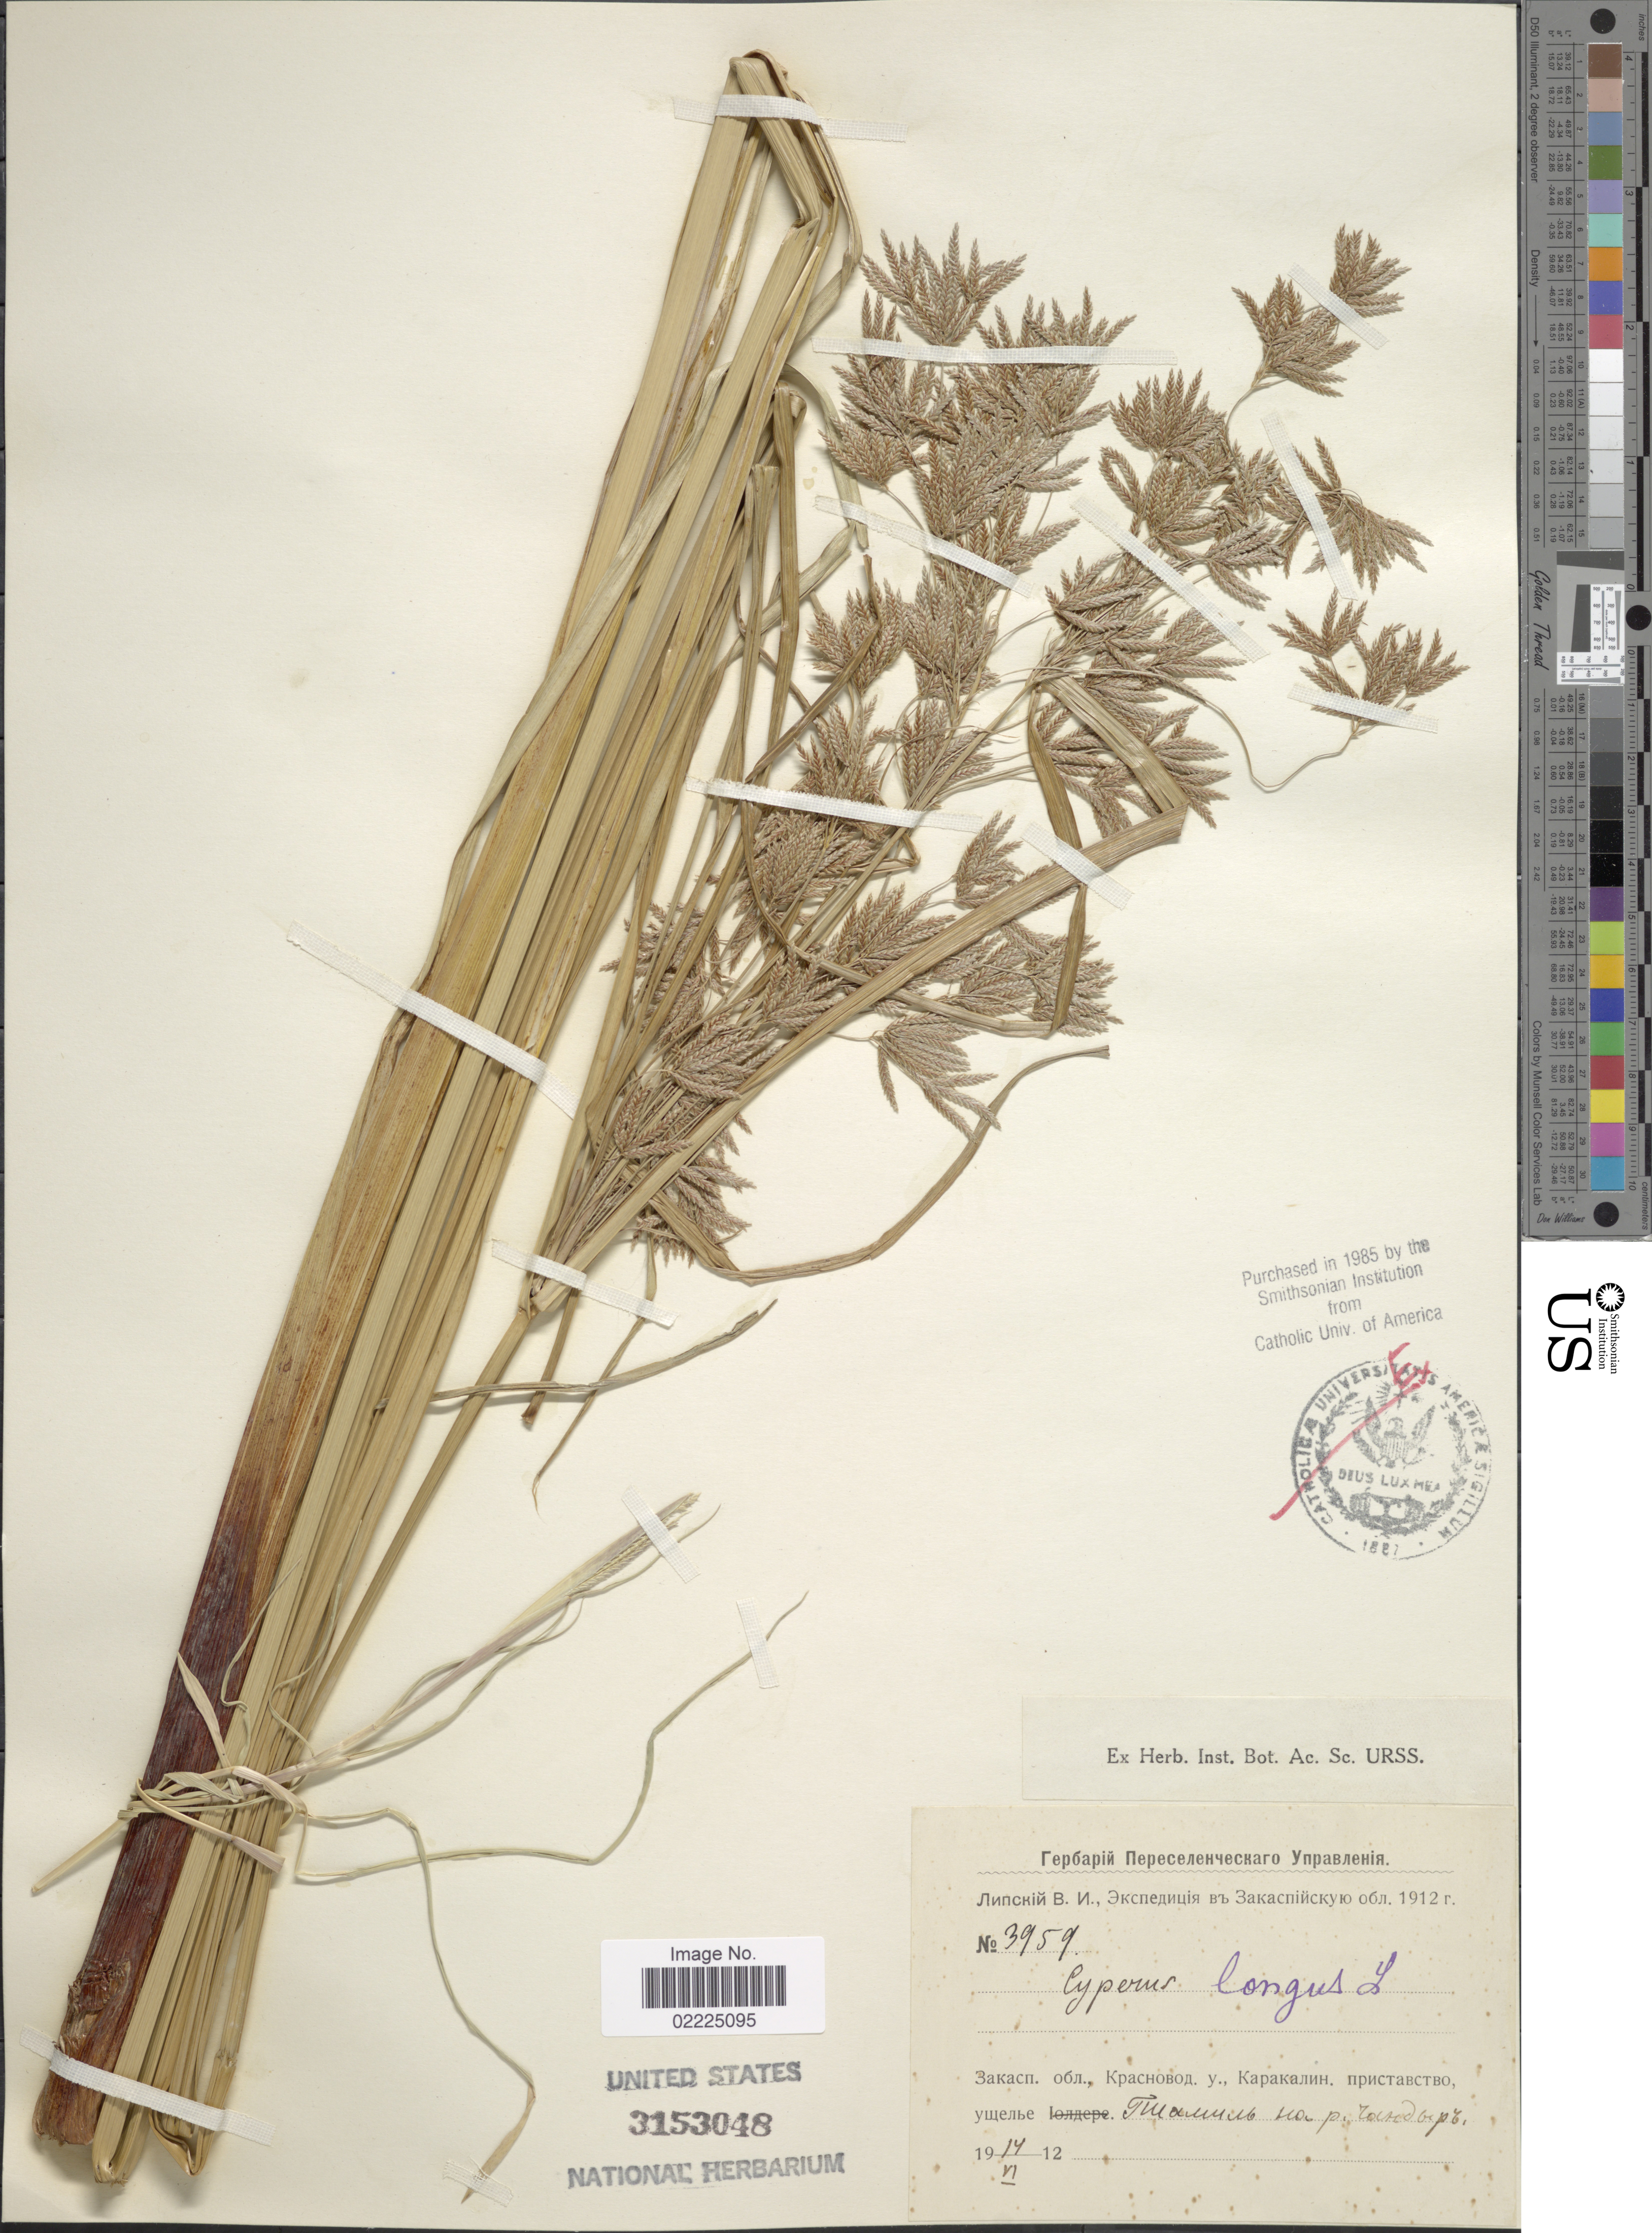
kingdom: Plantae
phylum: Tracheophyta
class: Liliopsida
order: Poales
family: Cyperaceae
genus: Cyperus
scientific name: Cyperus longus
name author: L.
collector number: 3959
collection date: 1912-06-14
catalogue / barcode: US 3153048